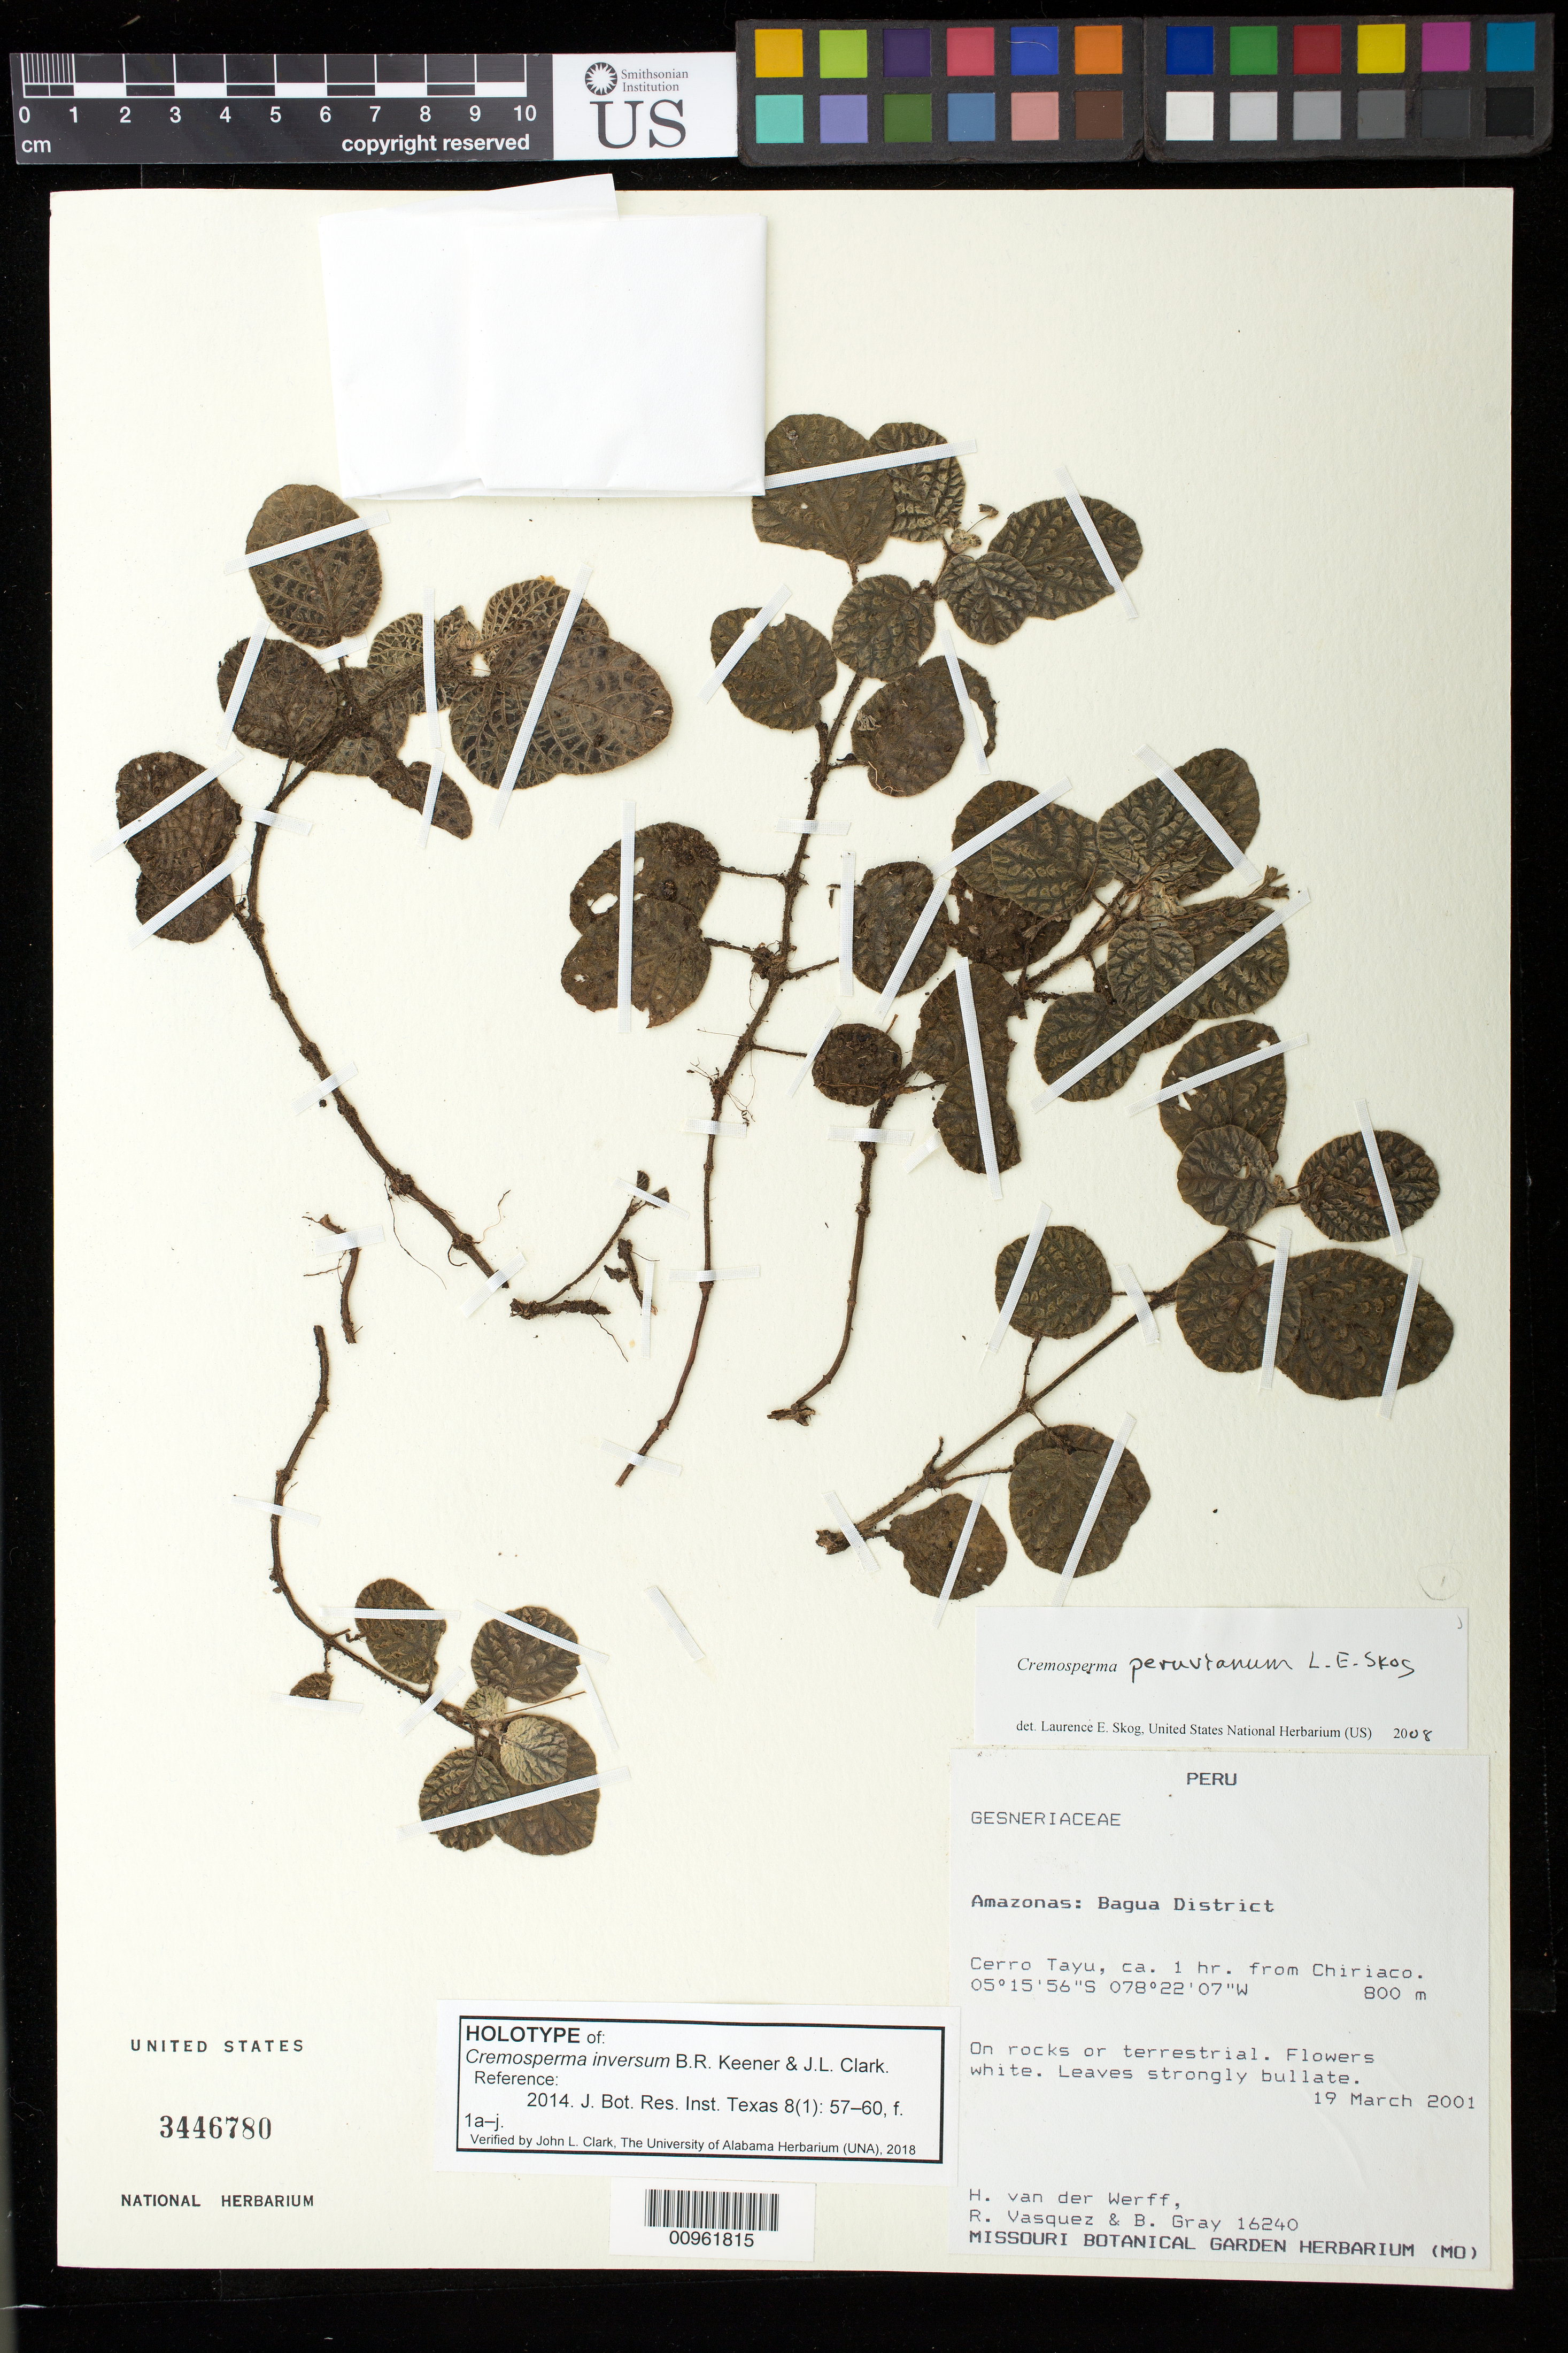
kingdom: Plantae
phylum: Tracheophyta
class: Magnoliopsida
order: Lamiales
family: Gesneriaceae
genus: Cremosperma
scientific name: Cremosperma inversum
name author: B.R. Keener & J.L. Clark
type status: Holotype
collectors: H. van der Werff, R. Vásquez & B. Gray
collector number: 16240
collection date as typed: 19 Mar 2001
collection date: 2001-03-19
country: Peru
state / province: Amazonas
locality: Amazonas: Baguet District. Cerro Tayu, ca. 1 hr. from Chiriaco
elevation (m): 800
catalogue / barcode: US 3446780